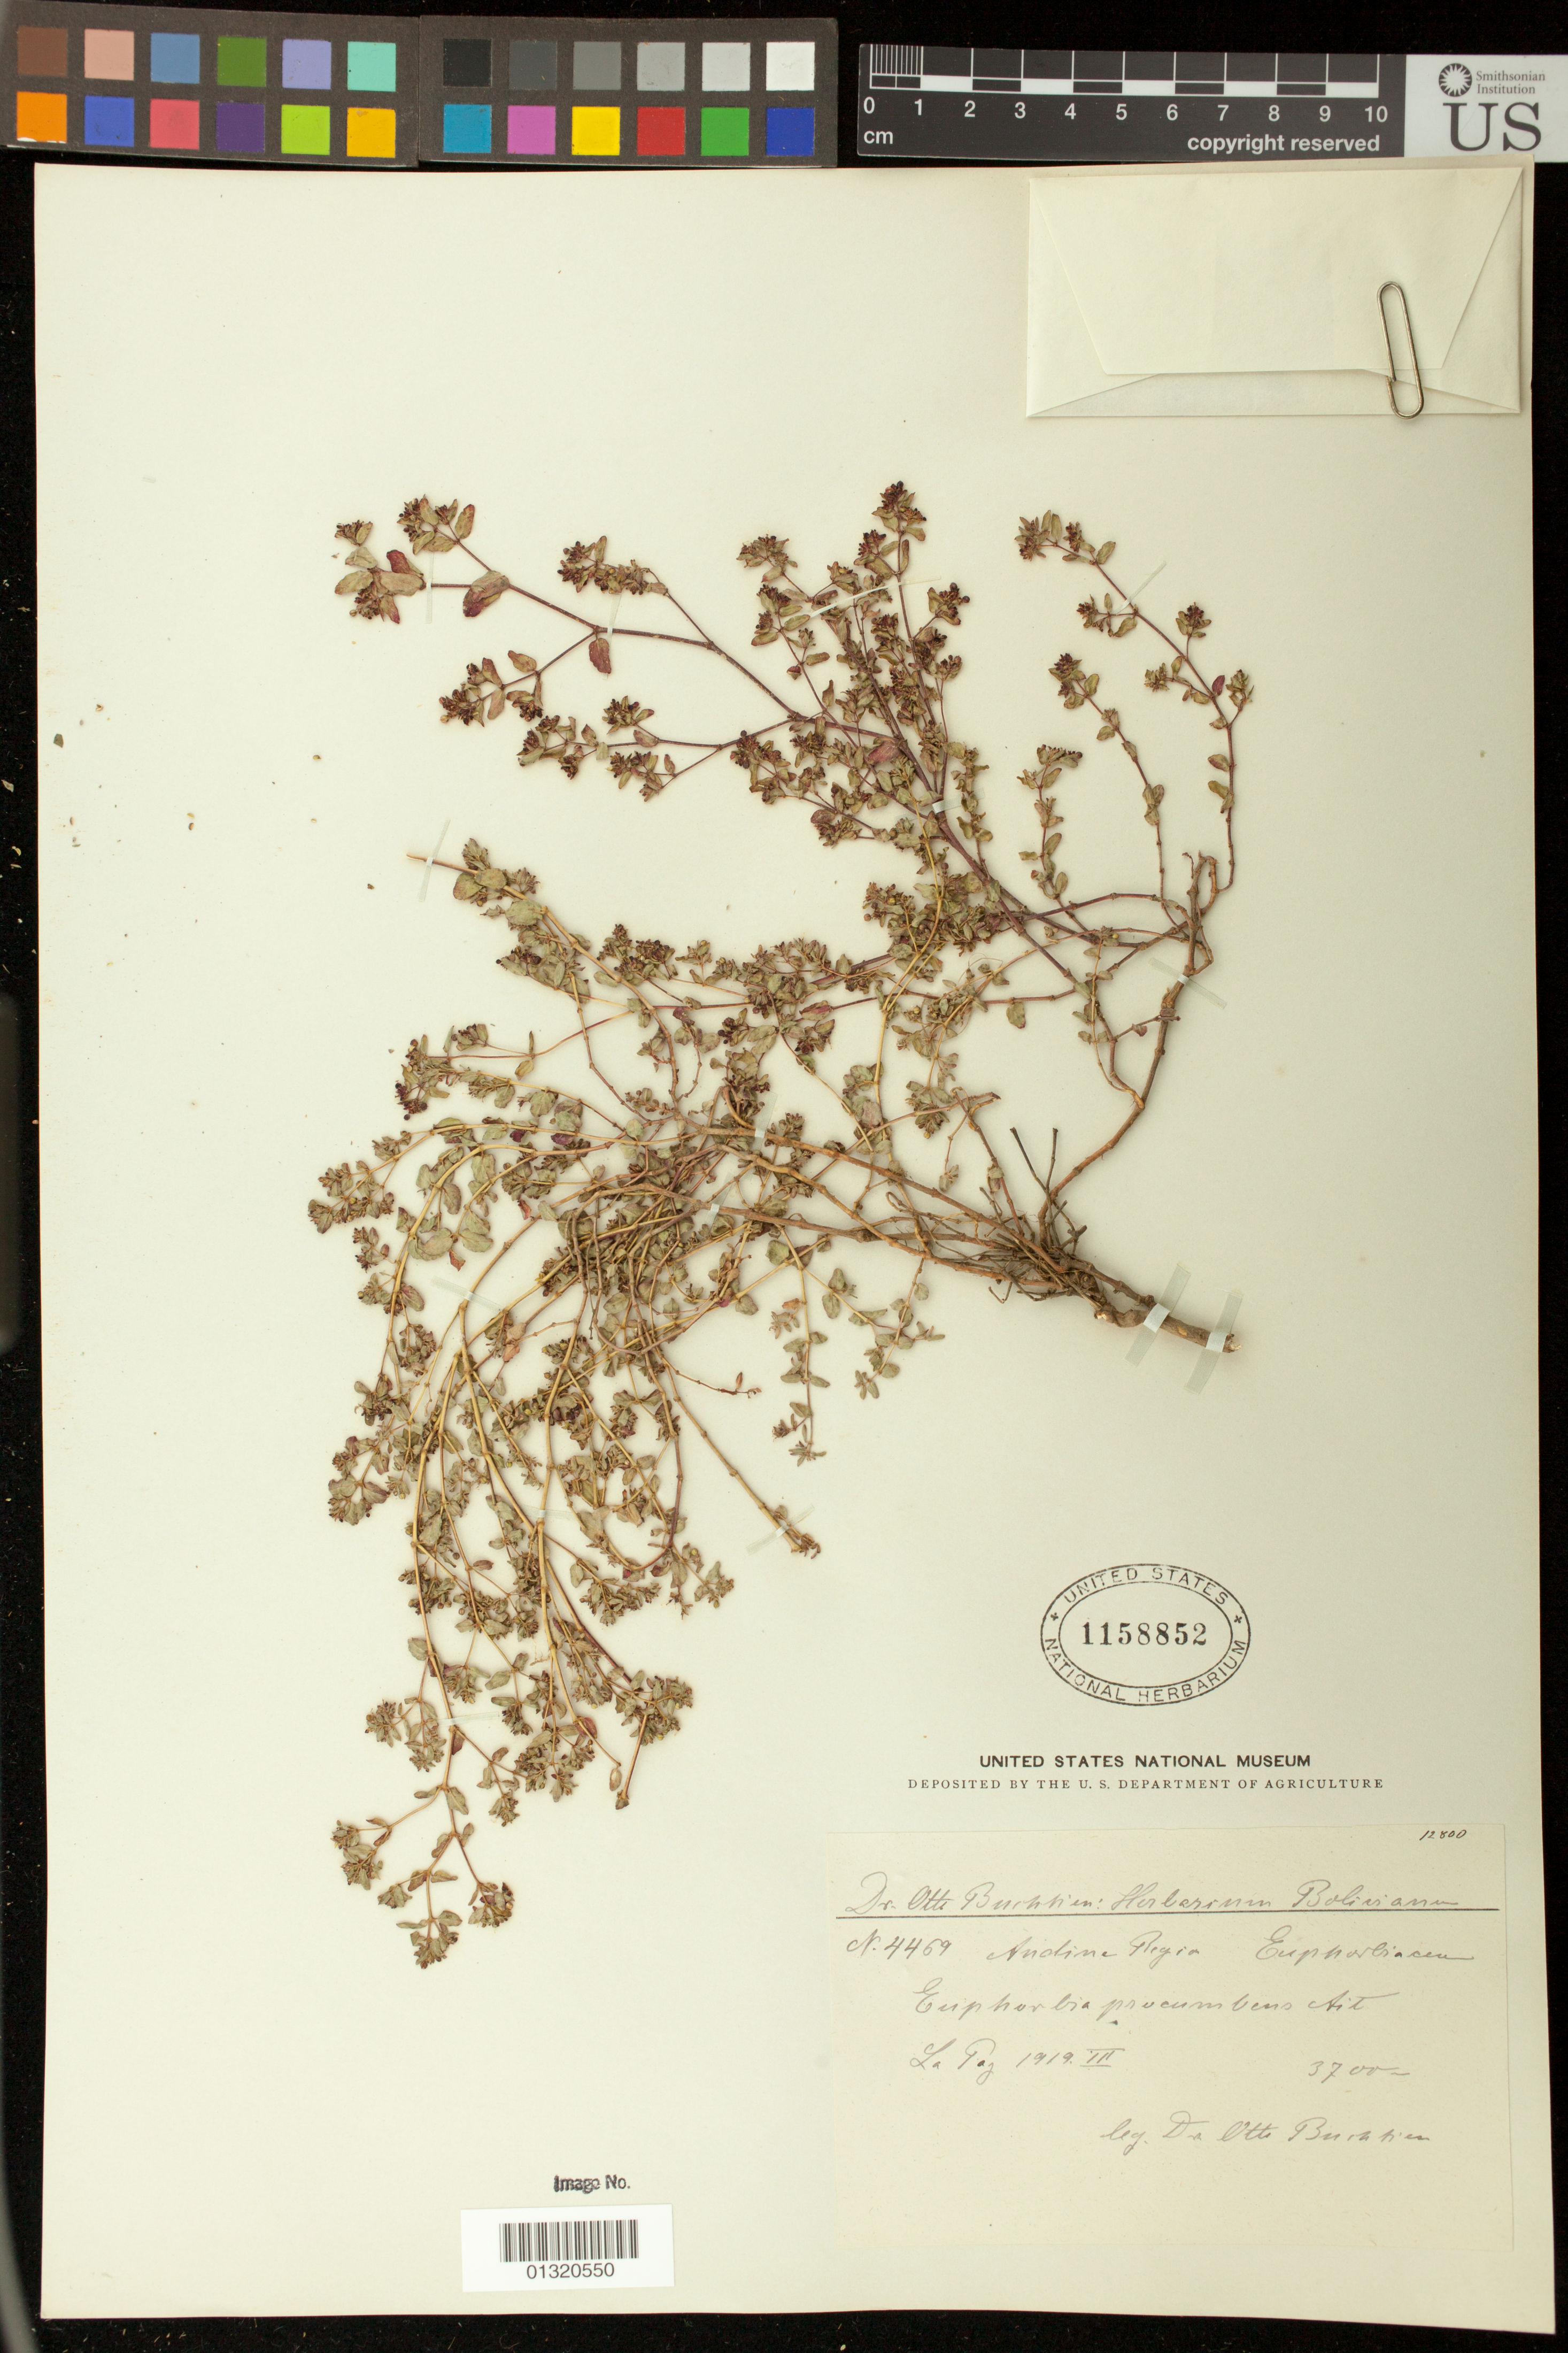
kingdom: Plantae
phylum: Tracheophyta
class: Magnoliopsida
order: Malpighiales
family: Euphorbiaceae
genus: Euphorbia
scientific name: Euphorbia prostrata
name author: Aiton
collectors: O. Buchtien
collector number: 4469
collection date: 1919-03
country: Bolivia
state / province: La Paz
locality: La Paz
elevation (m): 3700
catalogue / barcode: US 1158852